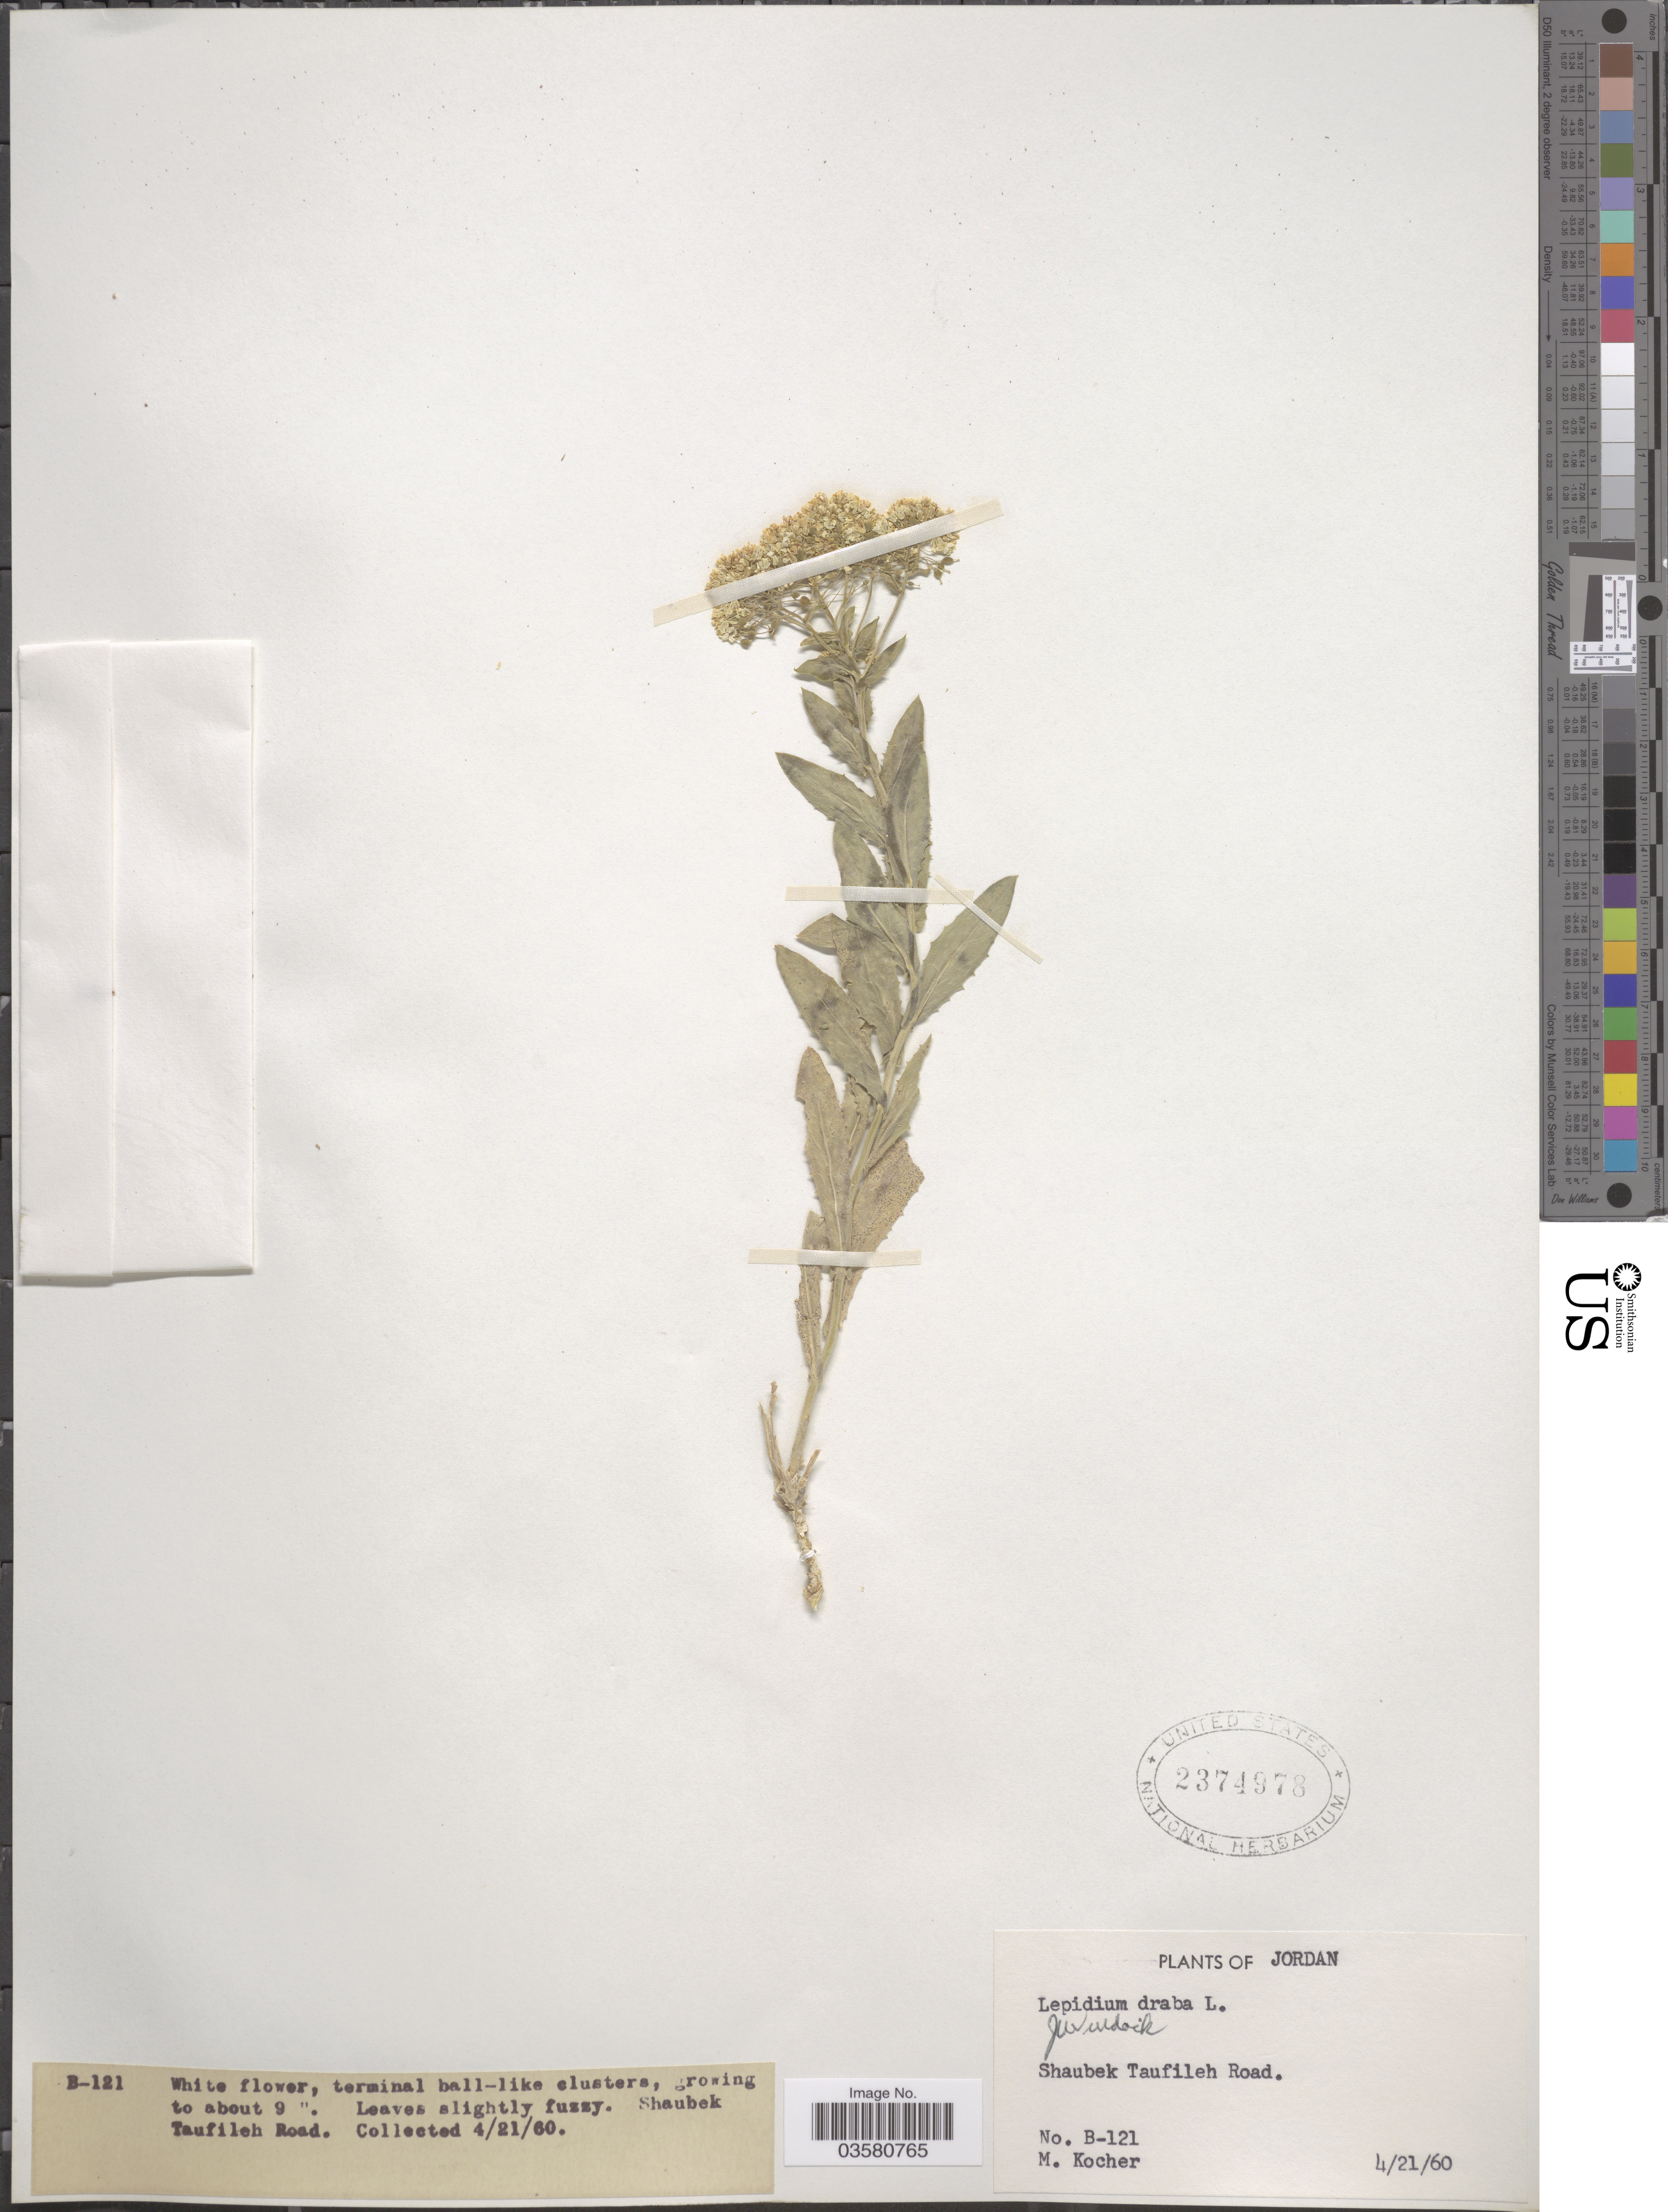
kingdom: Plantae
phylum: Tracheophyta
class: Magnoliopsida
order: Brassicales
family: Brassicaceae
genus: Lepidium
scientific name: Lepidium draba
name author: L.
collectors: M. Kocher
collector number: B-121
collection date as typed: Transcribed d/m/y: 21/4/60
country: Jordan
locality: Shaubek Taufileh Road.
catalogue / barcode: US 2374978